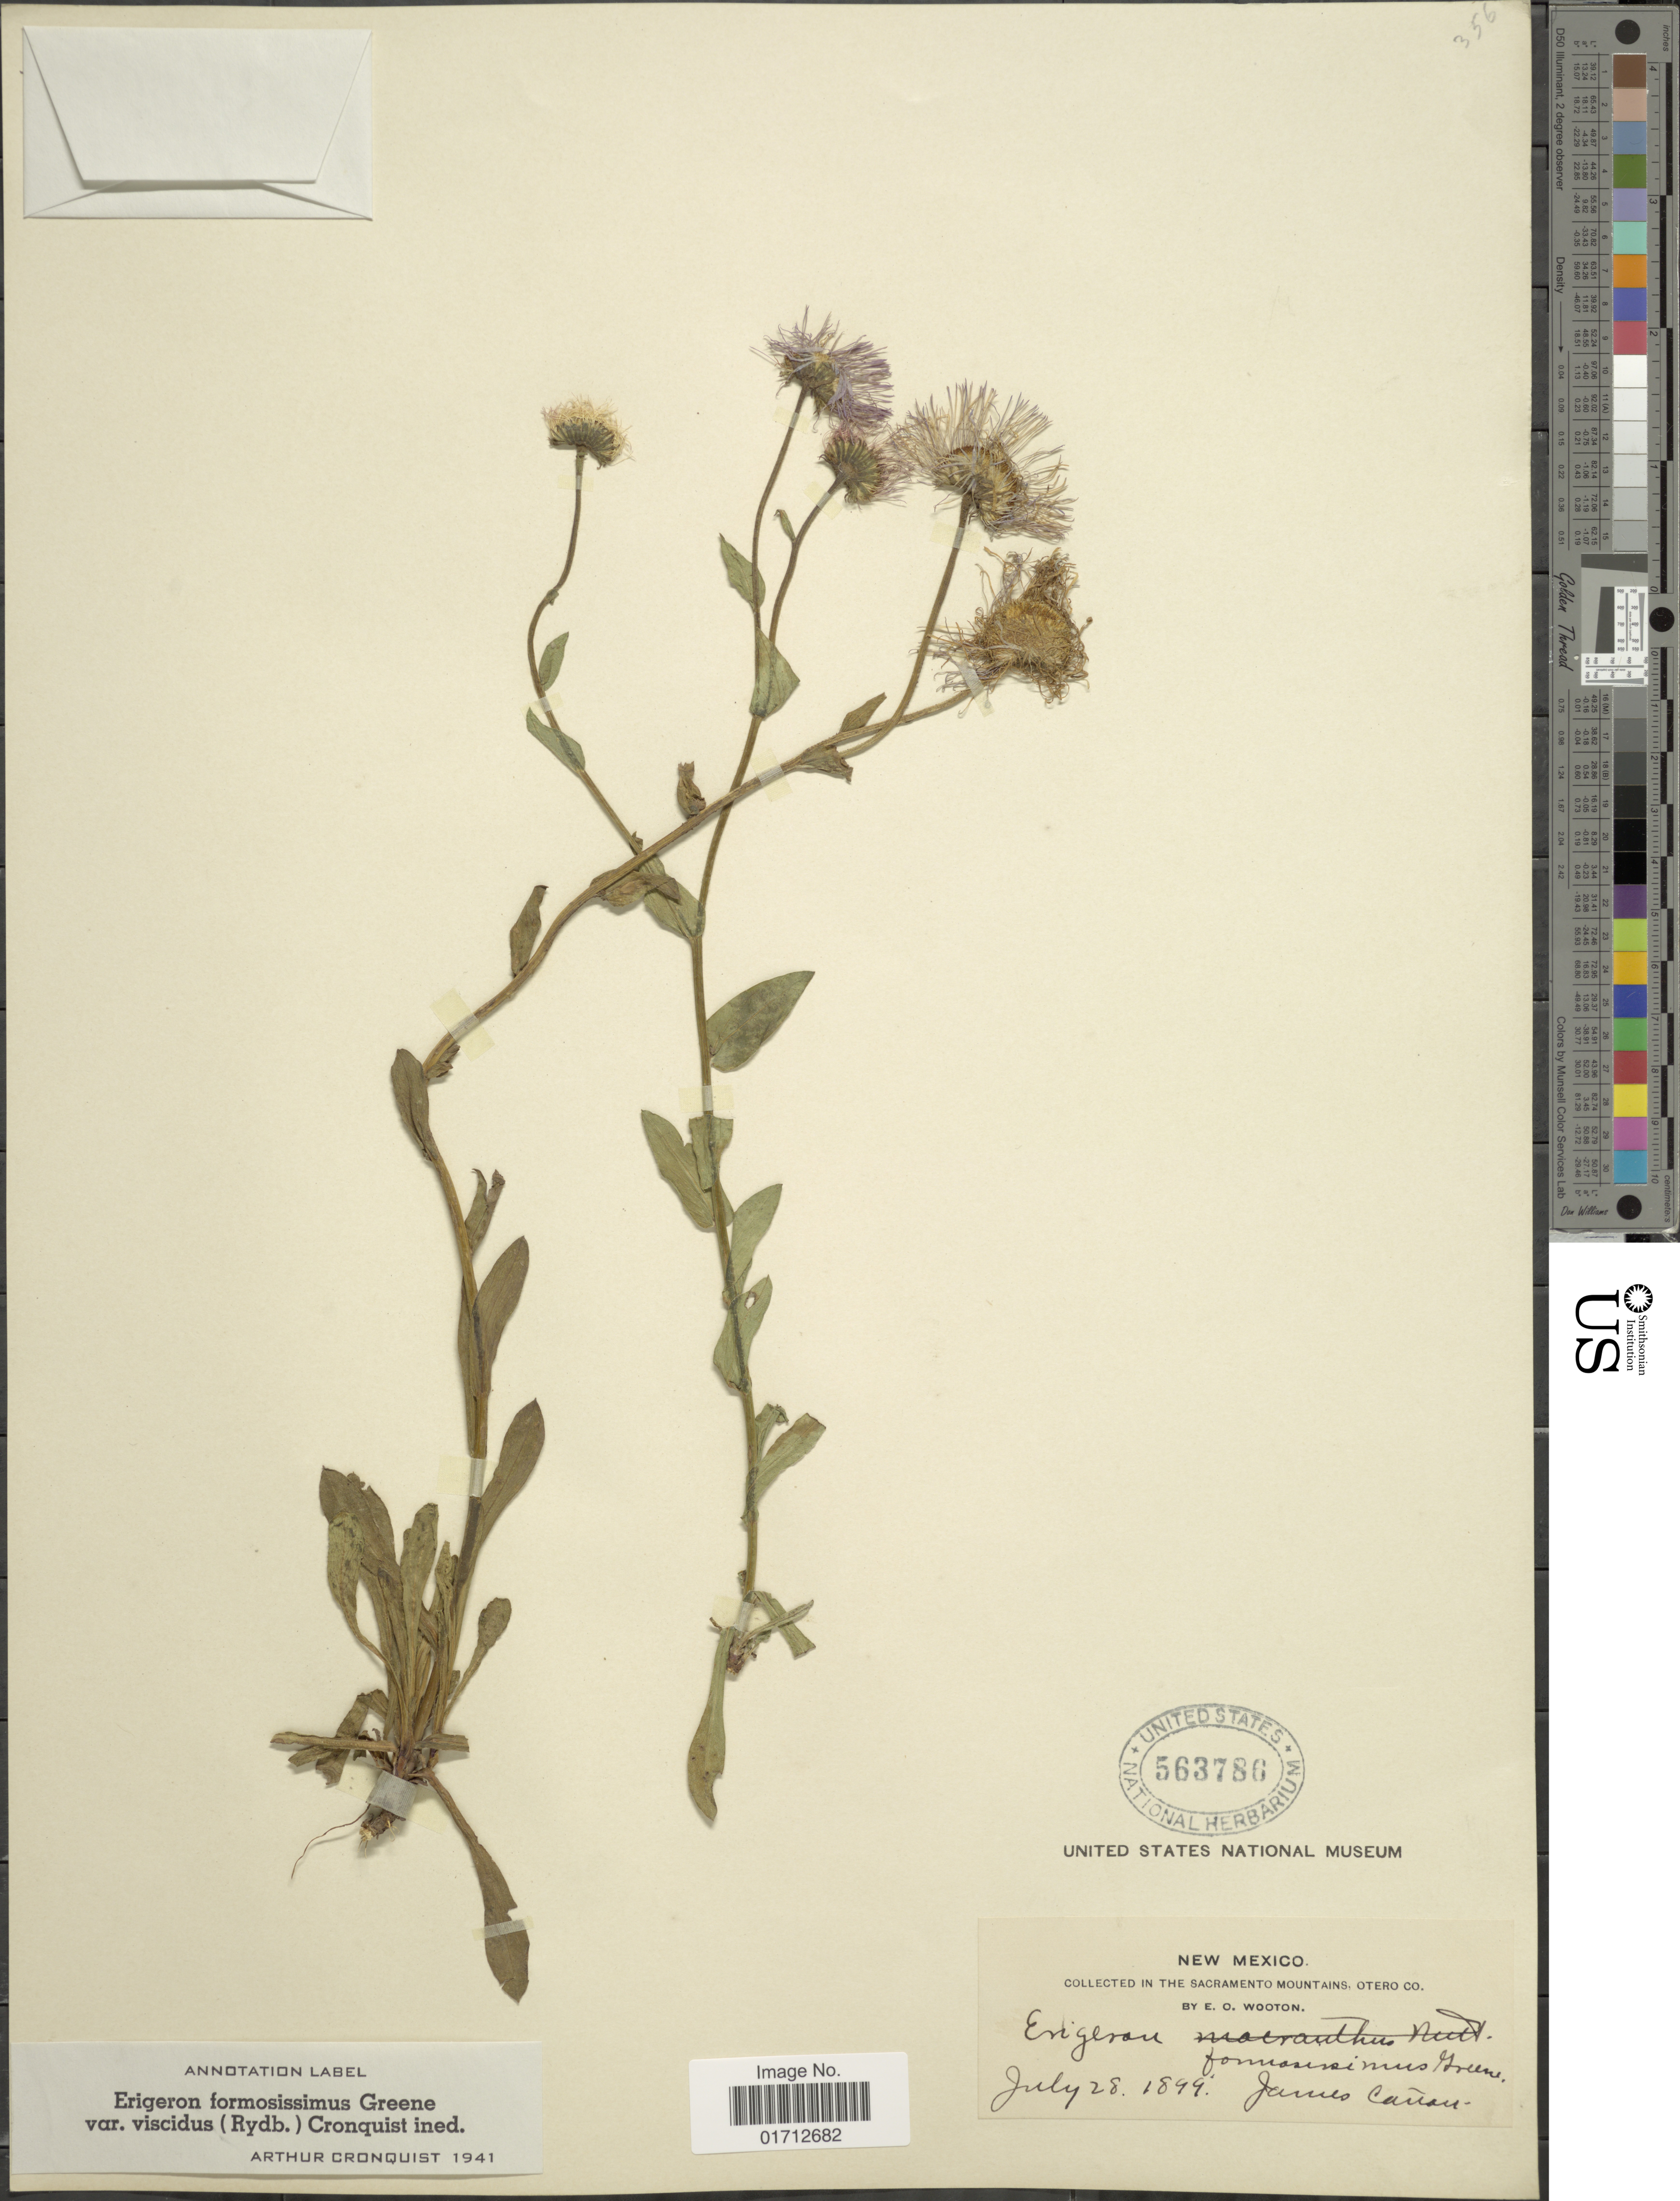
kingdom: Plantae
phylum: Tracheophyta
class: Magnoliopsida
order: Asterales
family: Asteraceae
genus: Erigeron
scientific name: Erigeron formosissimus var. viscidus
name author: (Rydb.) Cronq.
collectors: E. O. Wooton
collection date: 1899-07-28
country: United States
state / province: New Mexico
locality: In the Sacramento Mountains, Otero Co., James Cañon.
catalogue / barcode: US 563786